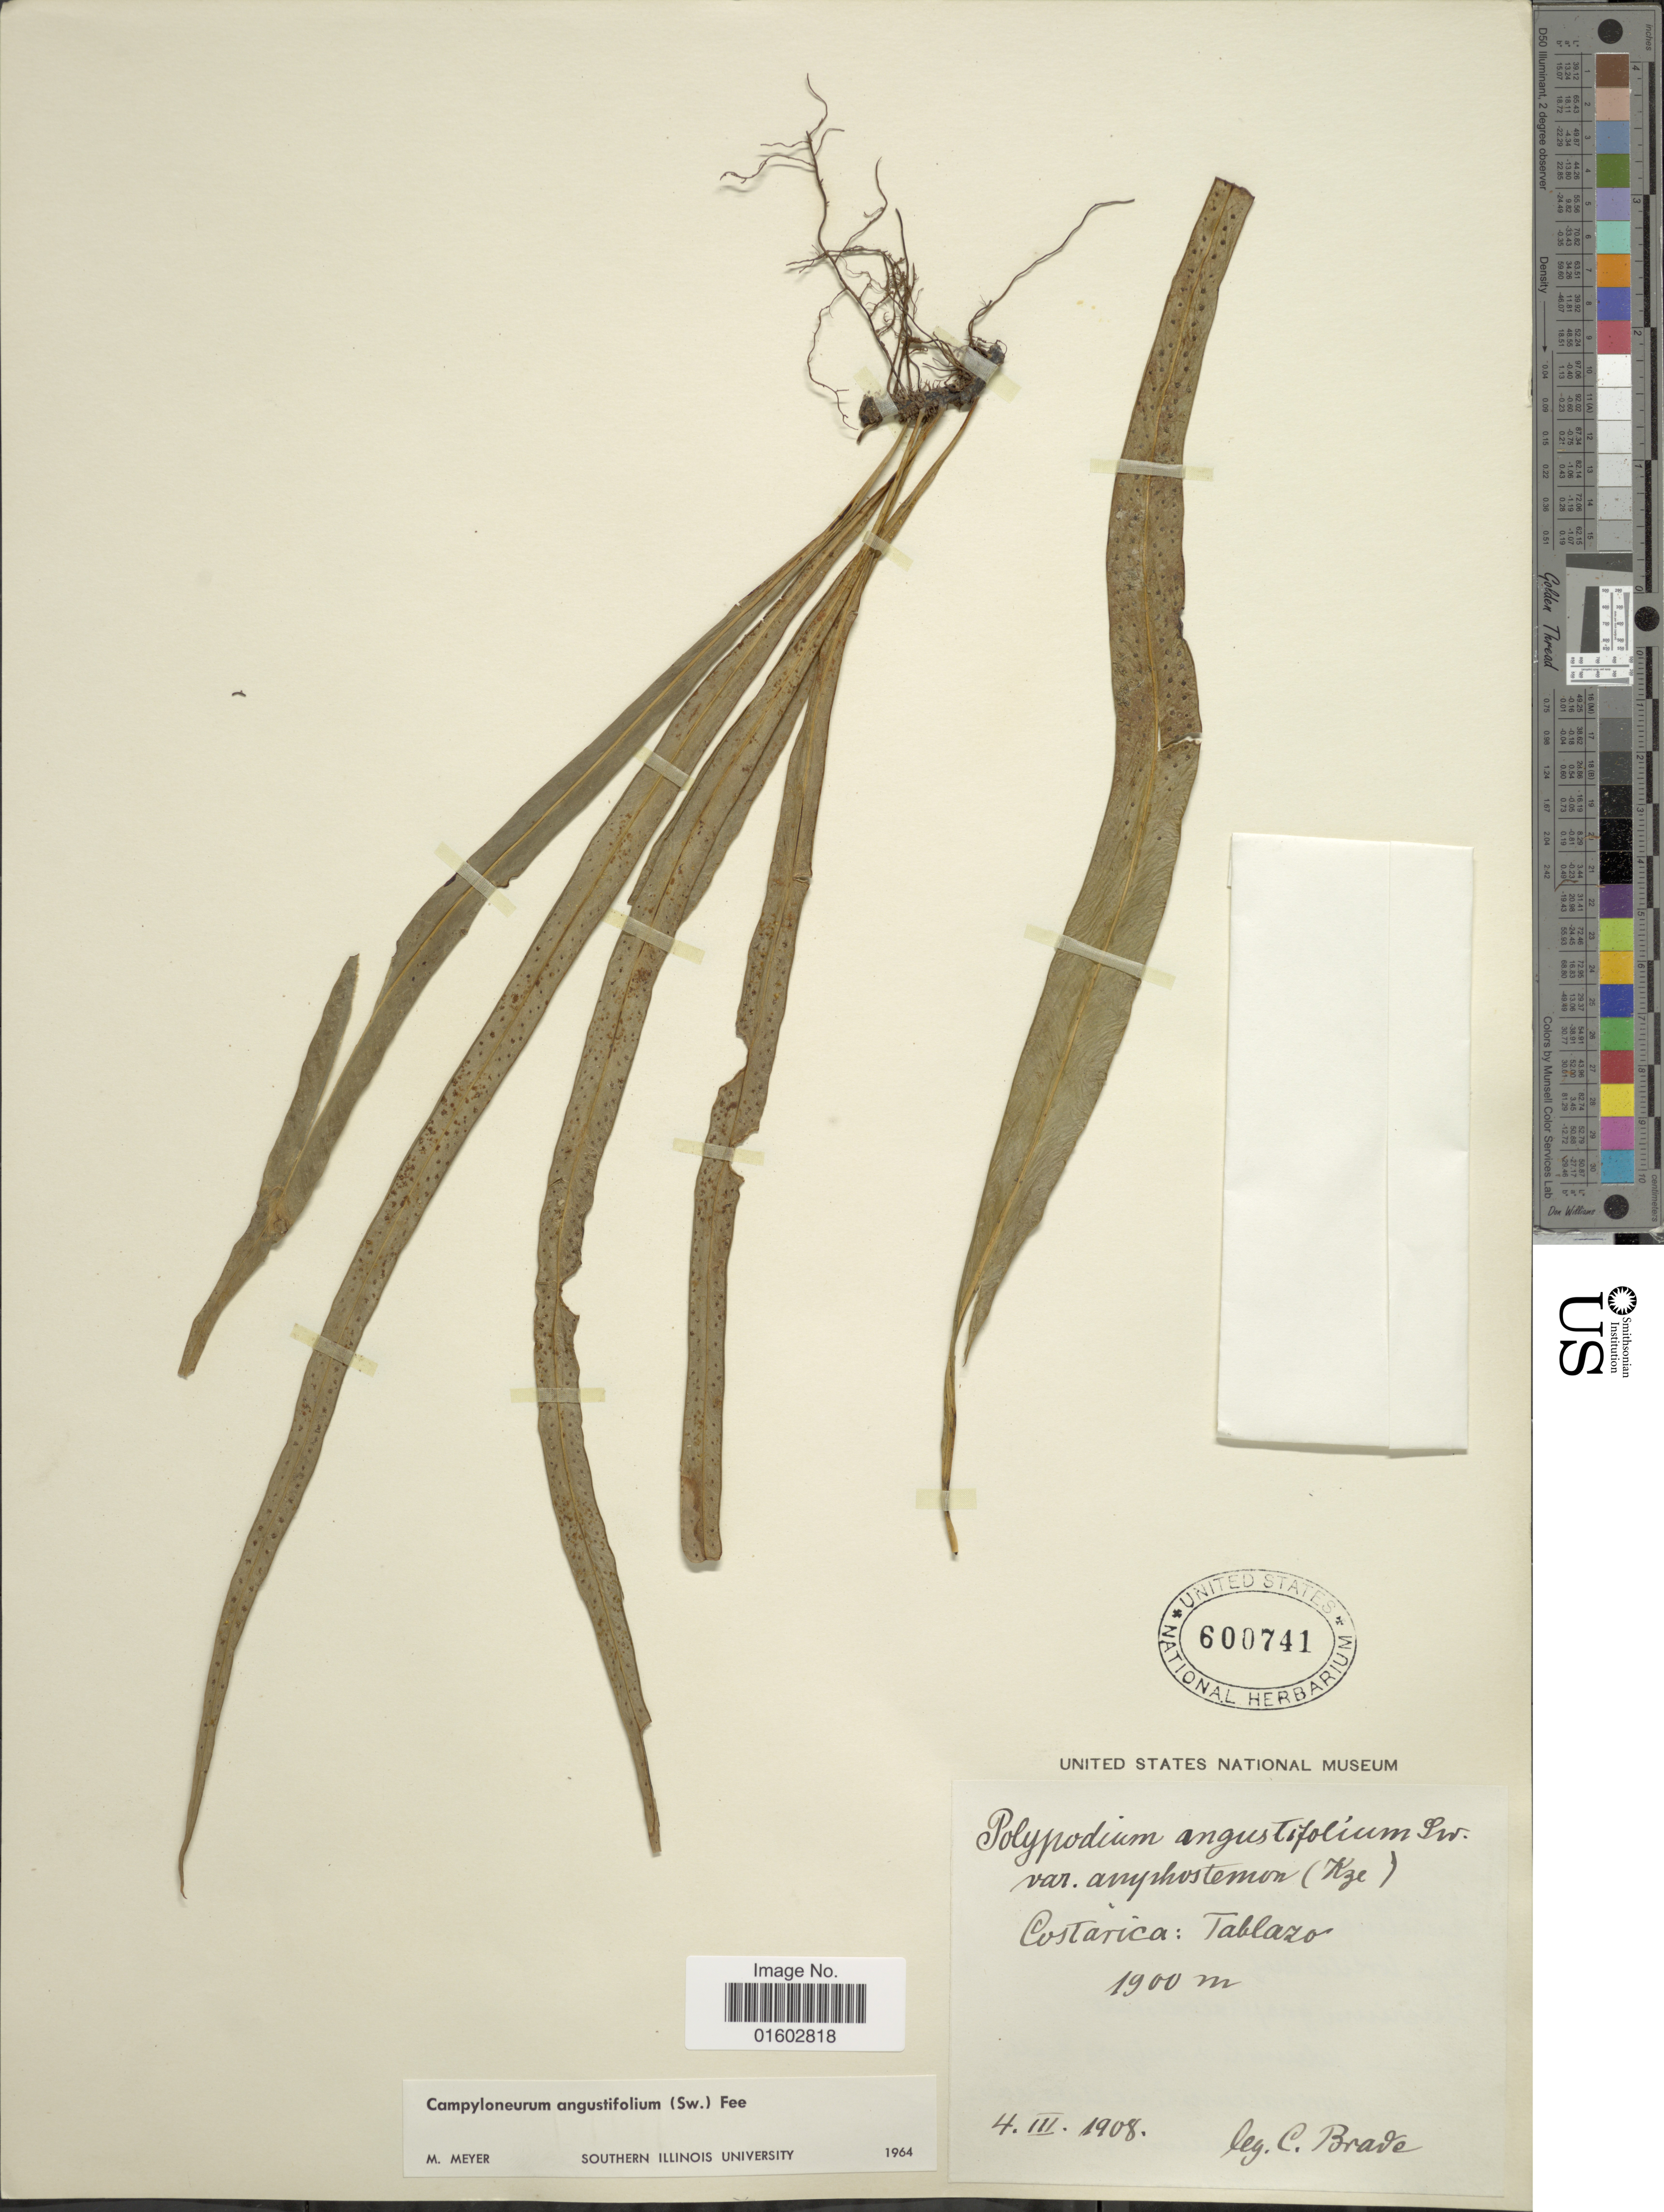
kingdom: Plantae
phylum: Tracheophyta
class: Polypodiopsida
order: Polypodiales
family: Polypodiaceae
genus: Campyloneurum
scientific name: Campyloneurum angustifolium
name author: (Sw.) Fée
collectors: C. Brade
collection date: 1908-03-04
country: Costa Rica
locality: Tablazo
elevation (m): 1900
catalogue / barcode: US 600741